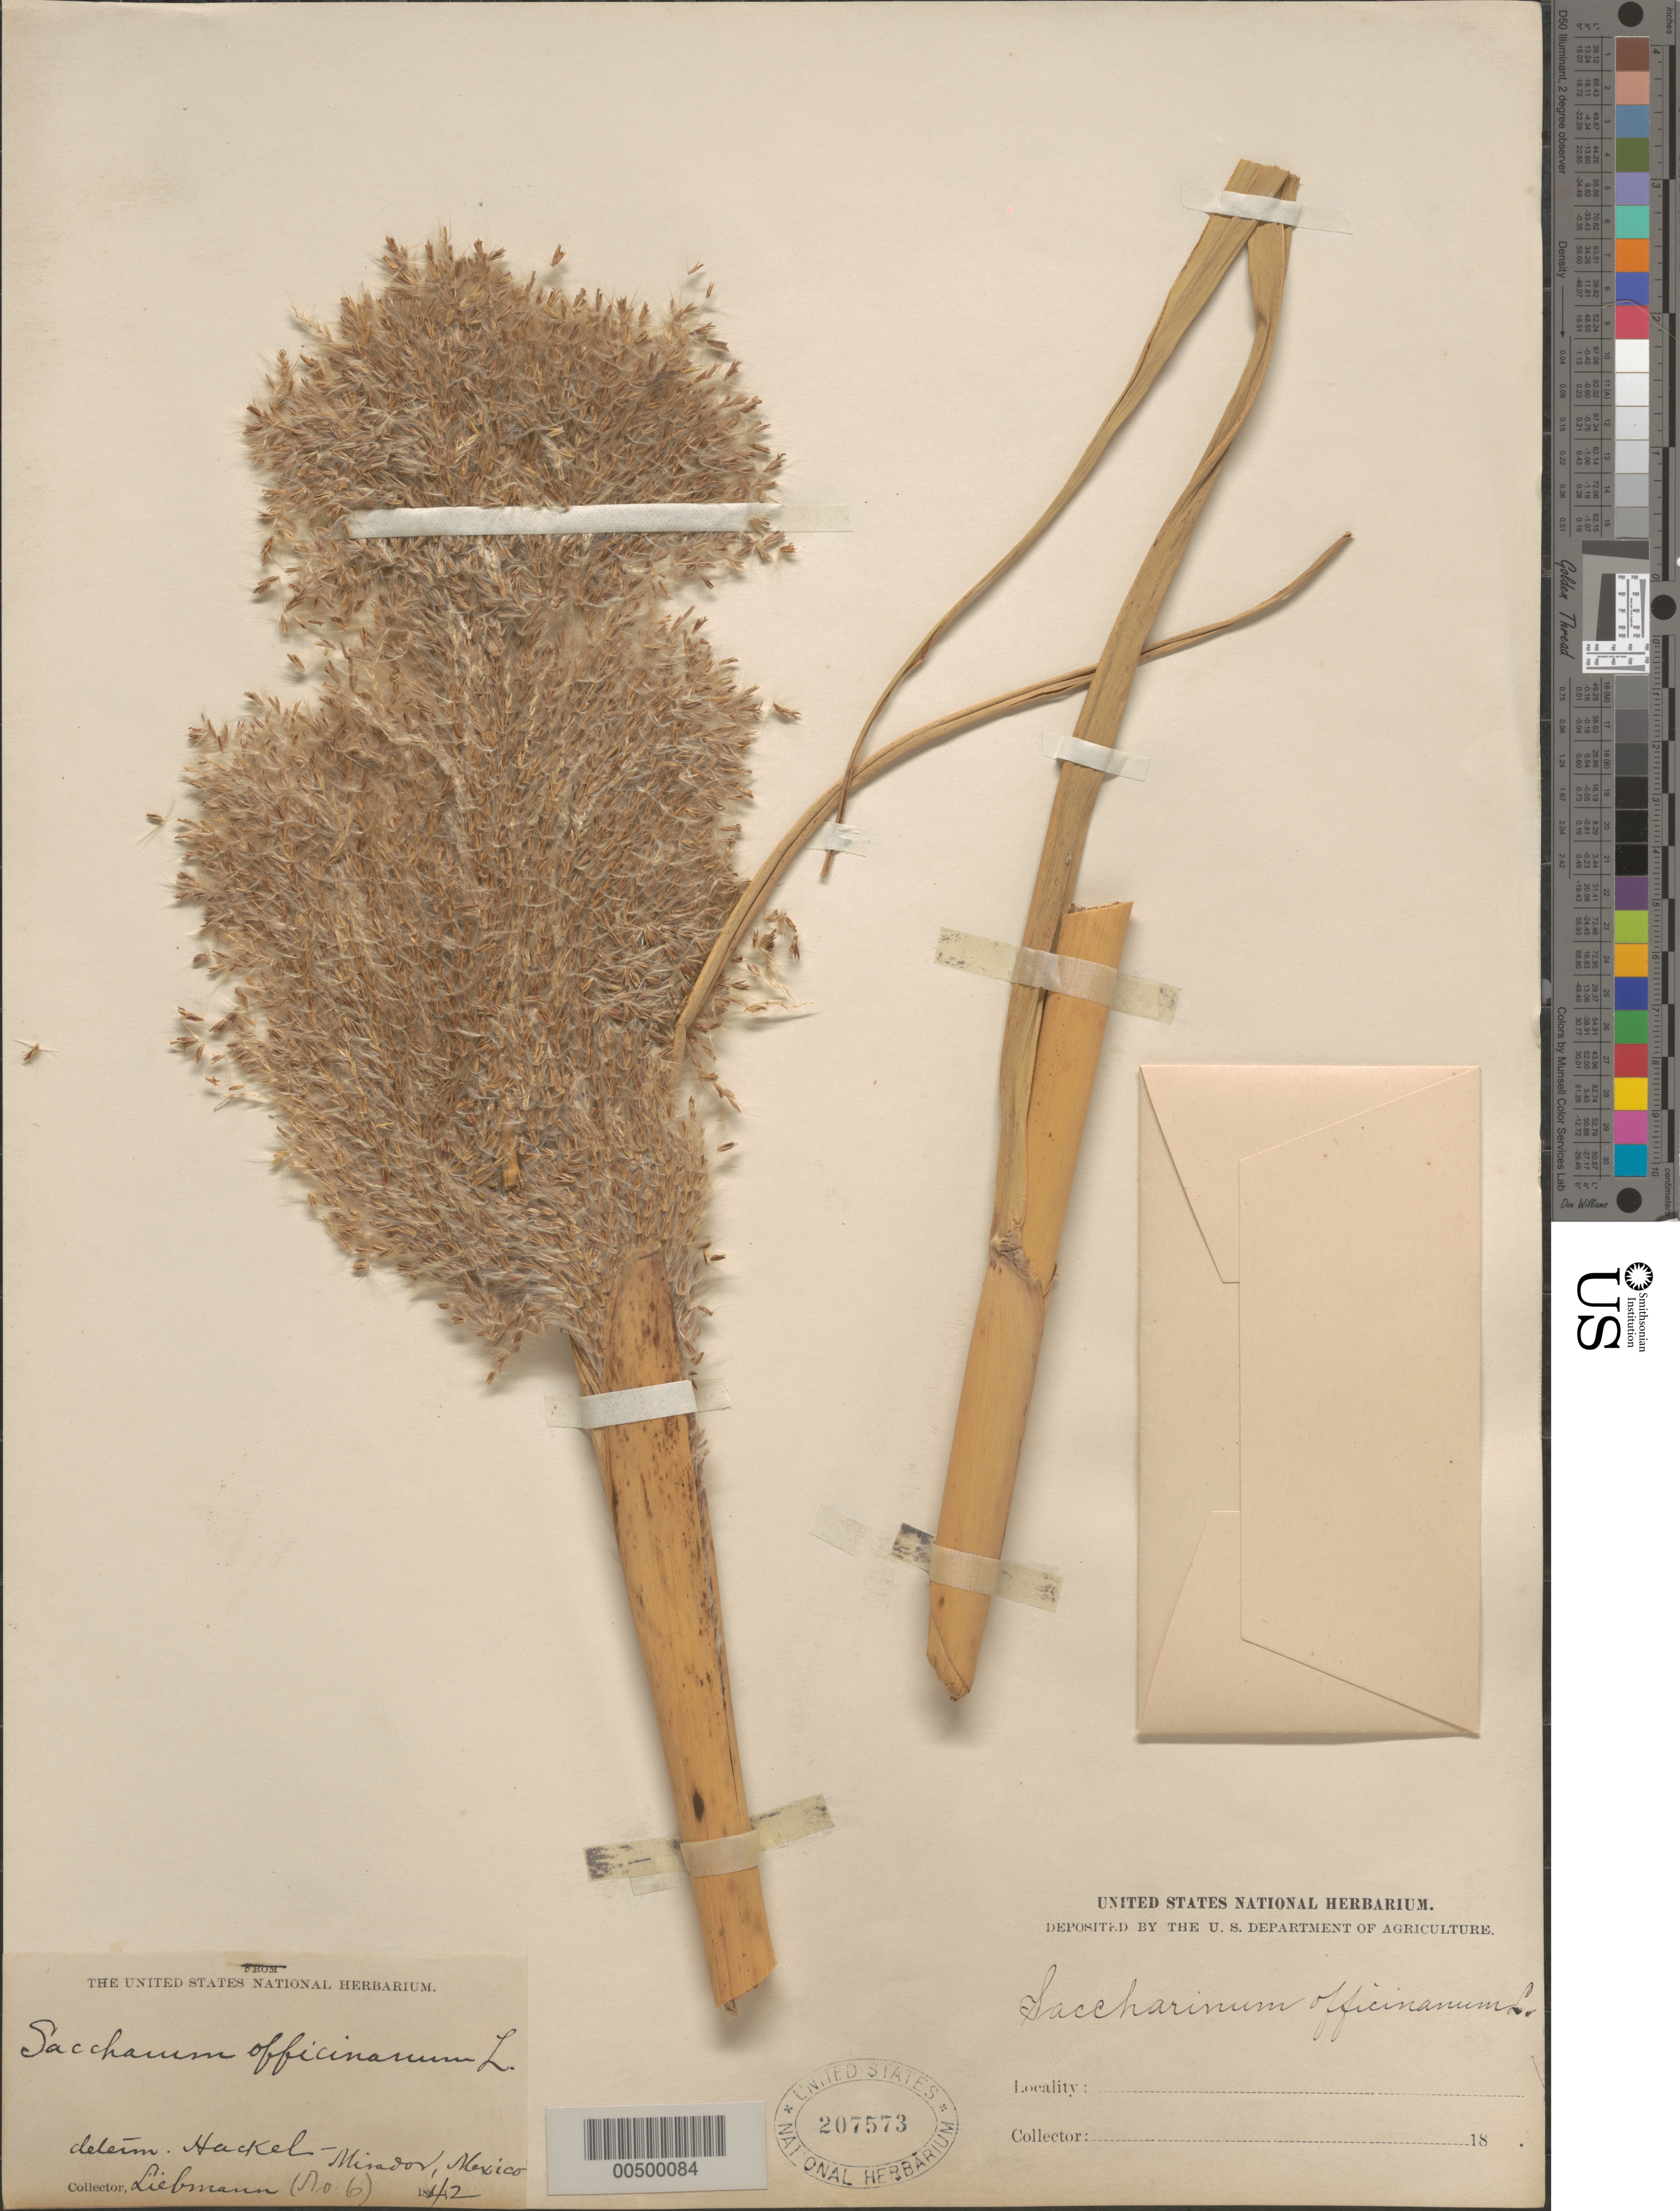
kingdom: Plantae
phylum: Tracheophyta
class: Liliopsida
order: Poales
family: Poaceae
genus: Saccharum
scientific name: Saccharum officinarum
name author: L.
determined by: Hackel, E.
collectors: F. M. Liebmann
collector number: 6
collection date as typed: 1842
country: Mexico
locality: Mirador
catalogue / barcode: US 207573